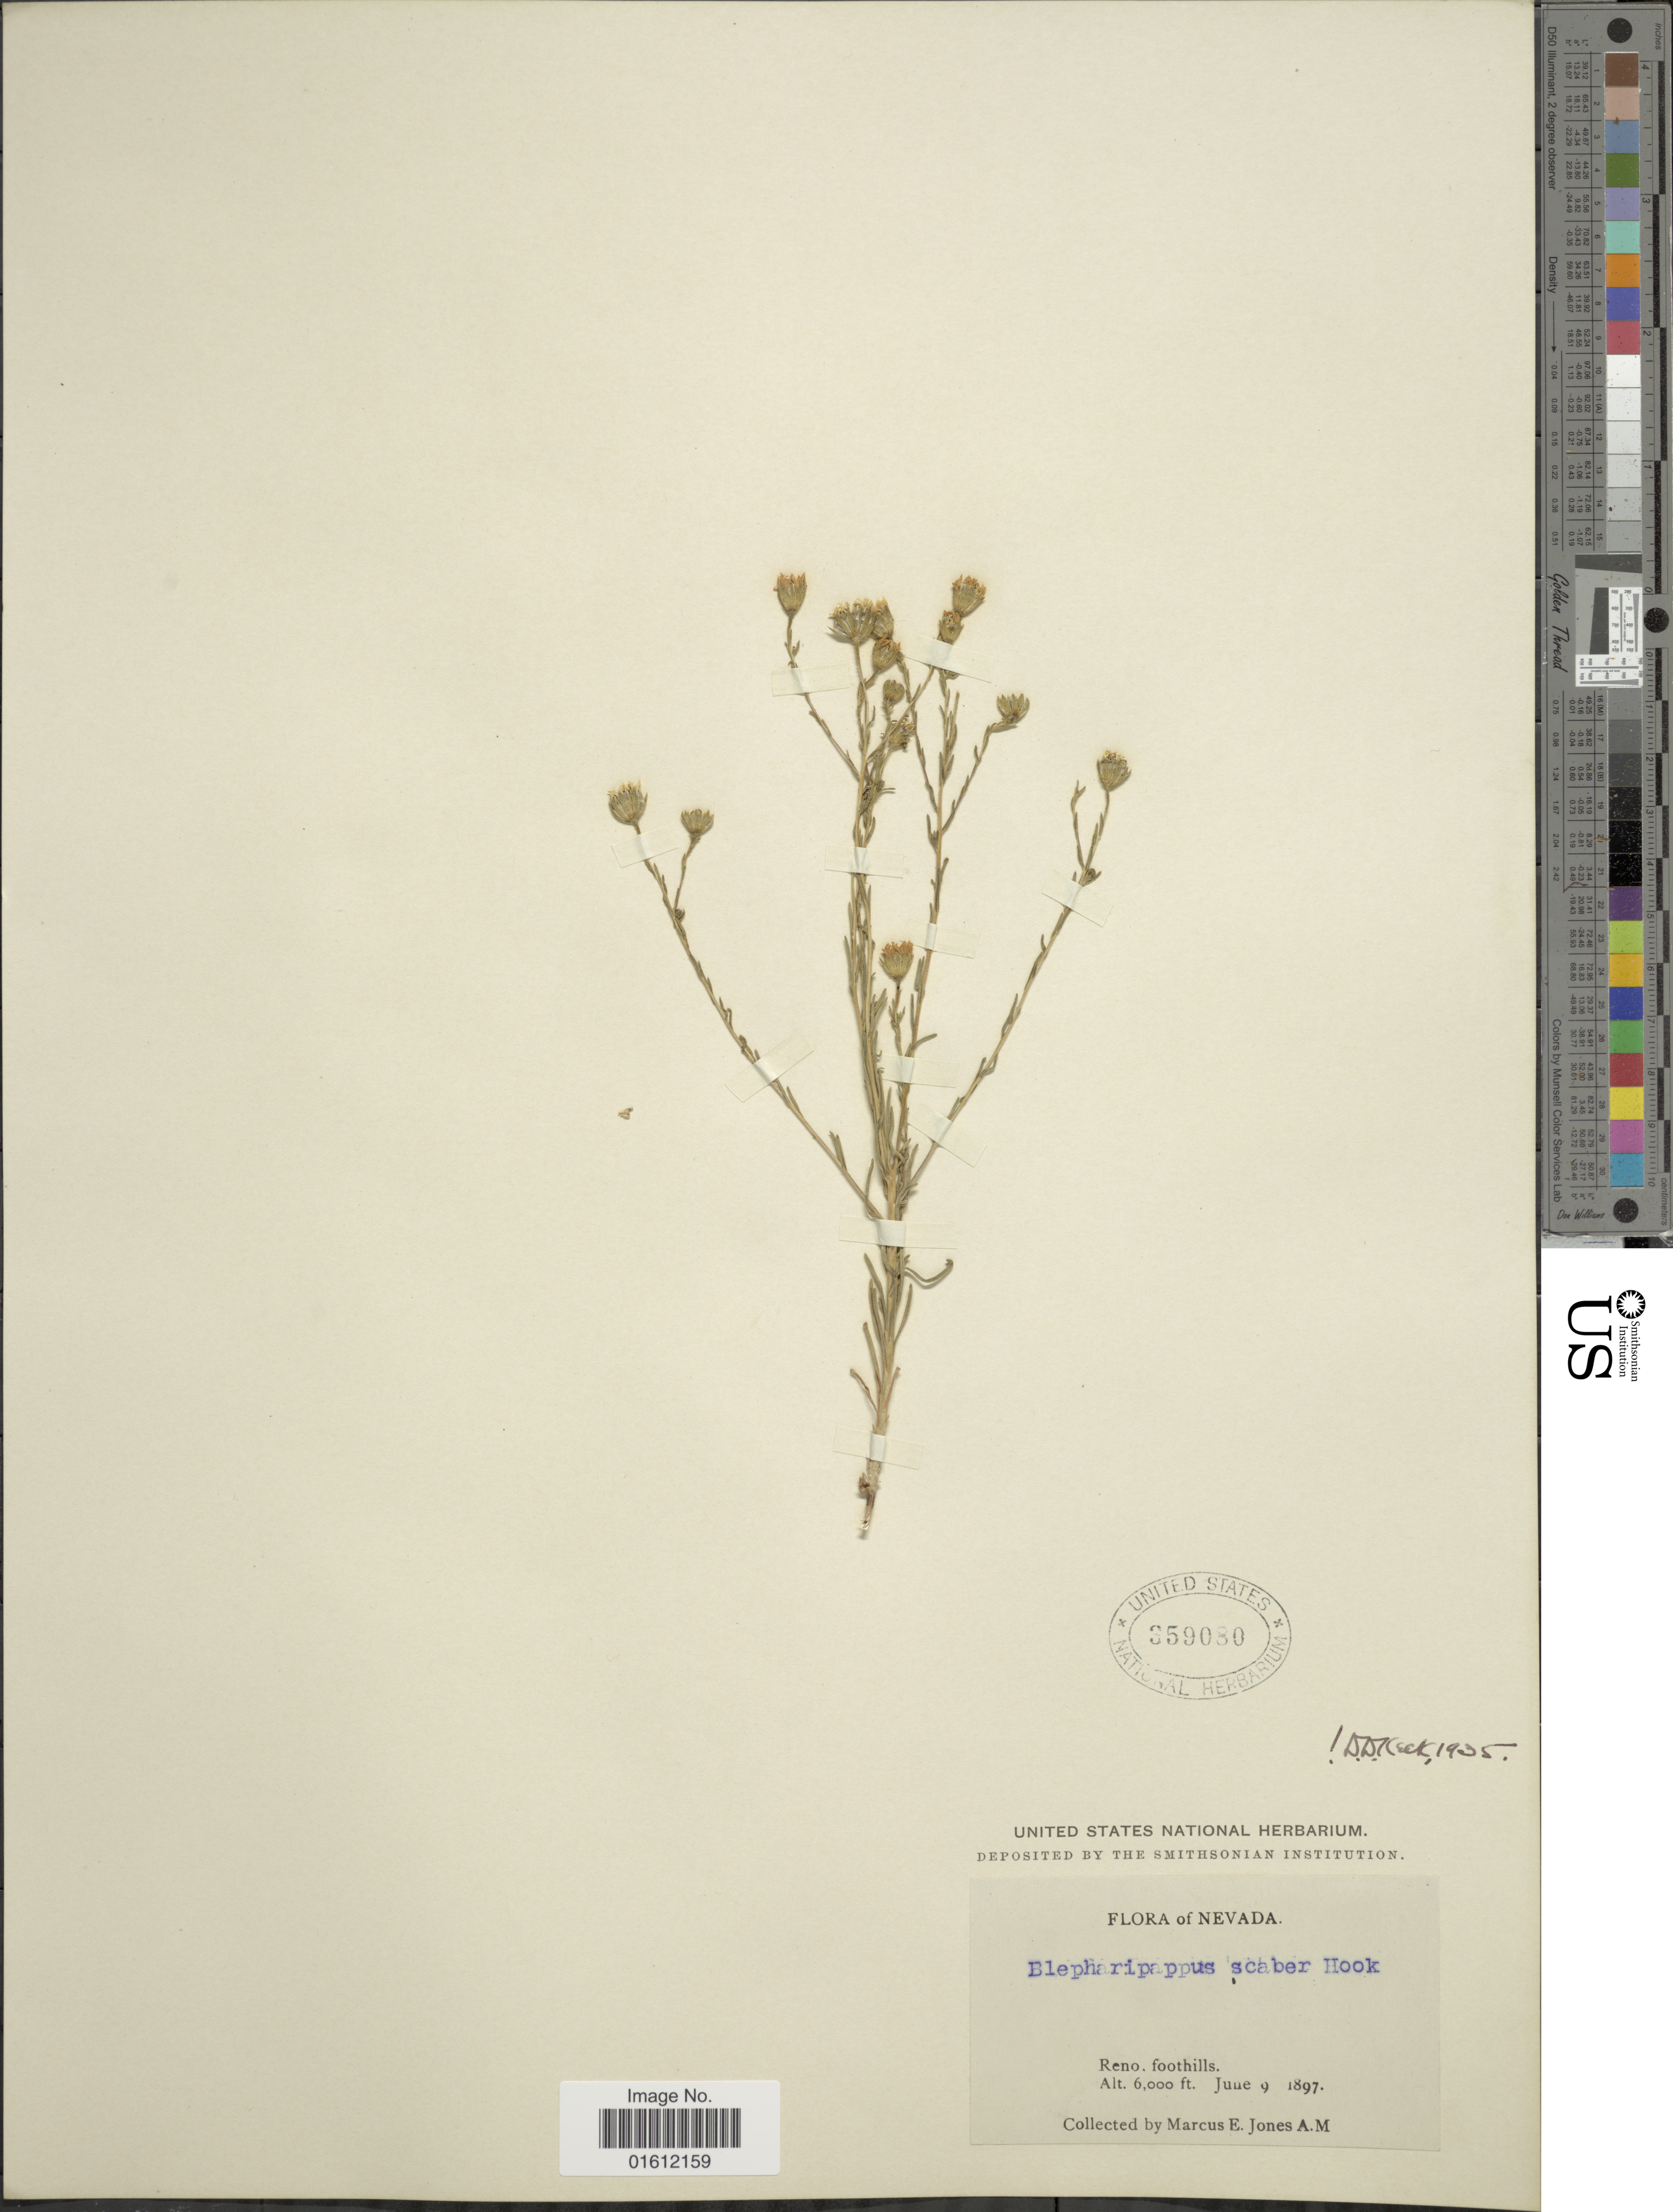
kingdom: Plantae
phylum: Tracheophyta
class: Magnoliopsida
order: Asterales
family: Asteraceae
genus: Blepharipappus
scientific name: Blepharipappus scaber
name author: Hook.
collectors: M. E. Jones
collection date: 1897-06-09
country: United States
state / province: Nevada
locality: Reno, foothills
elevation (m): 1829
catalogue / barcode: US 359080